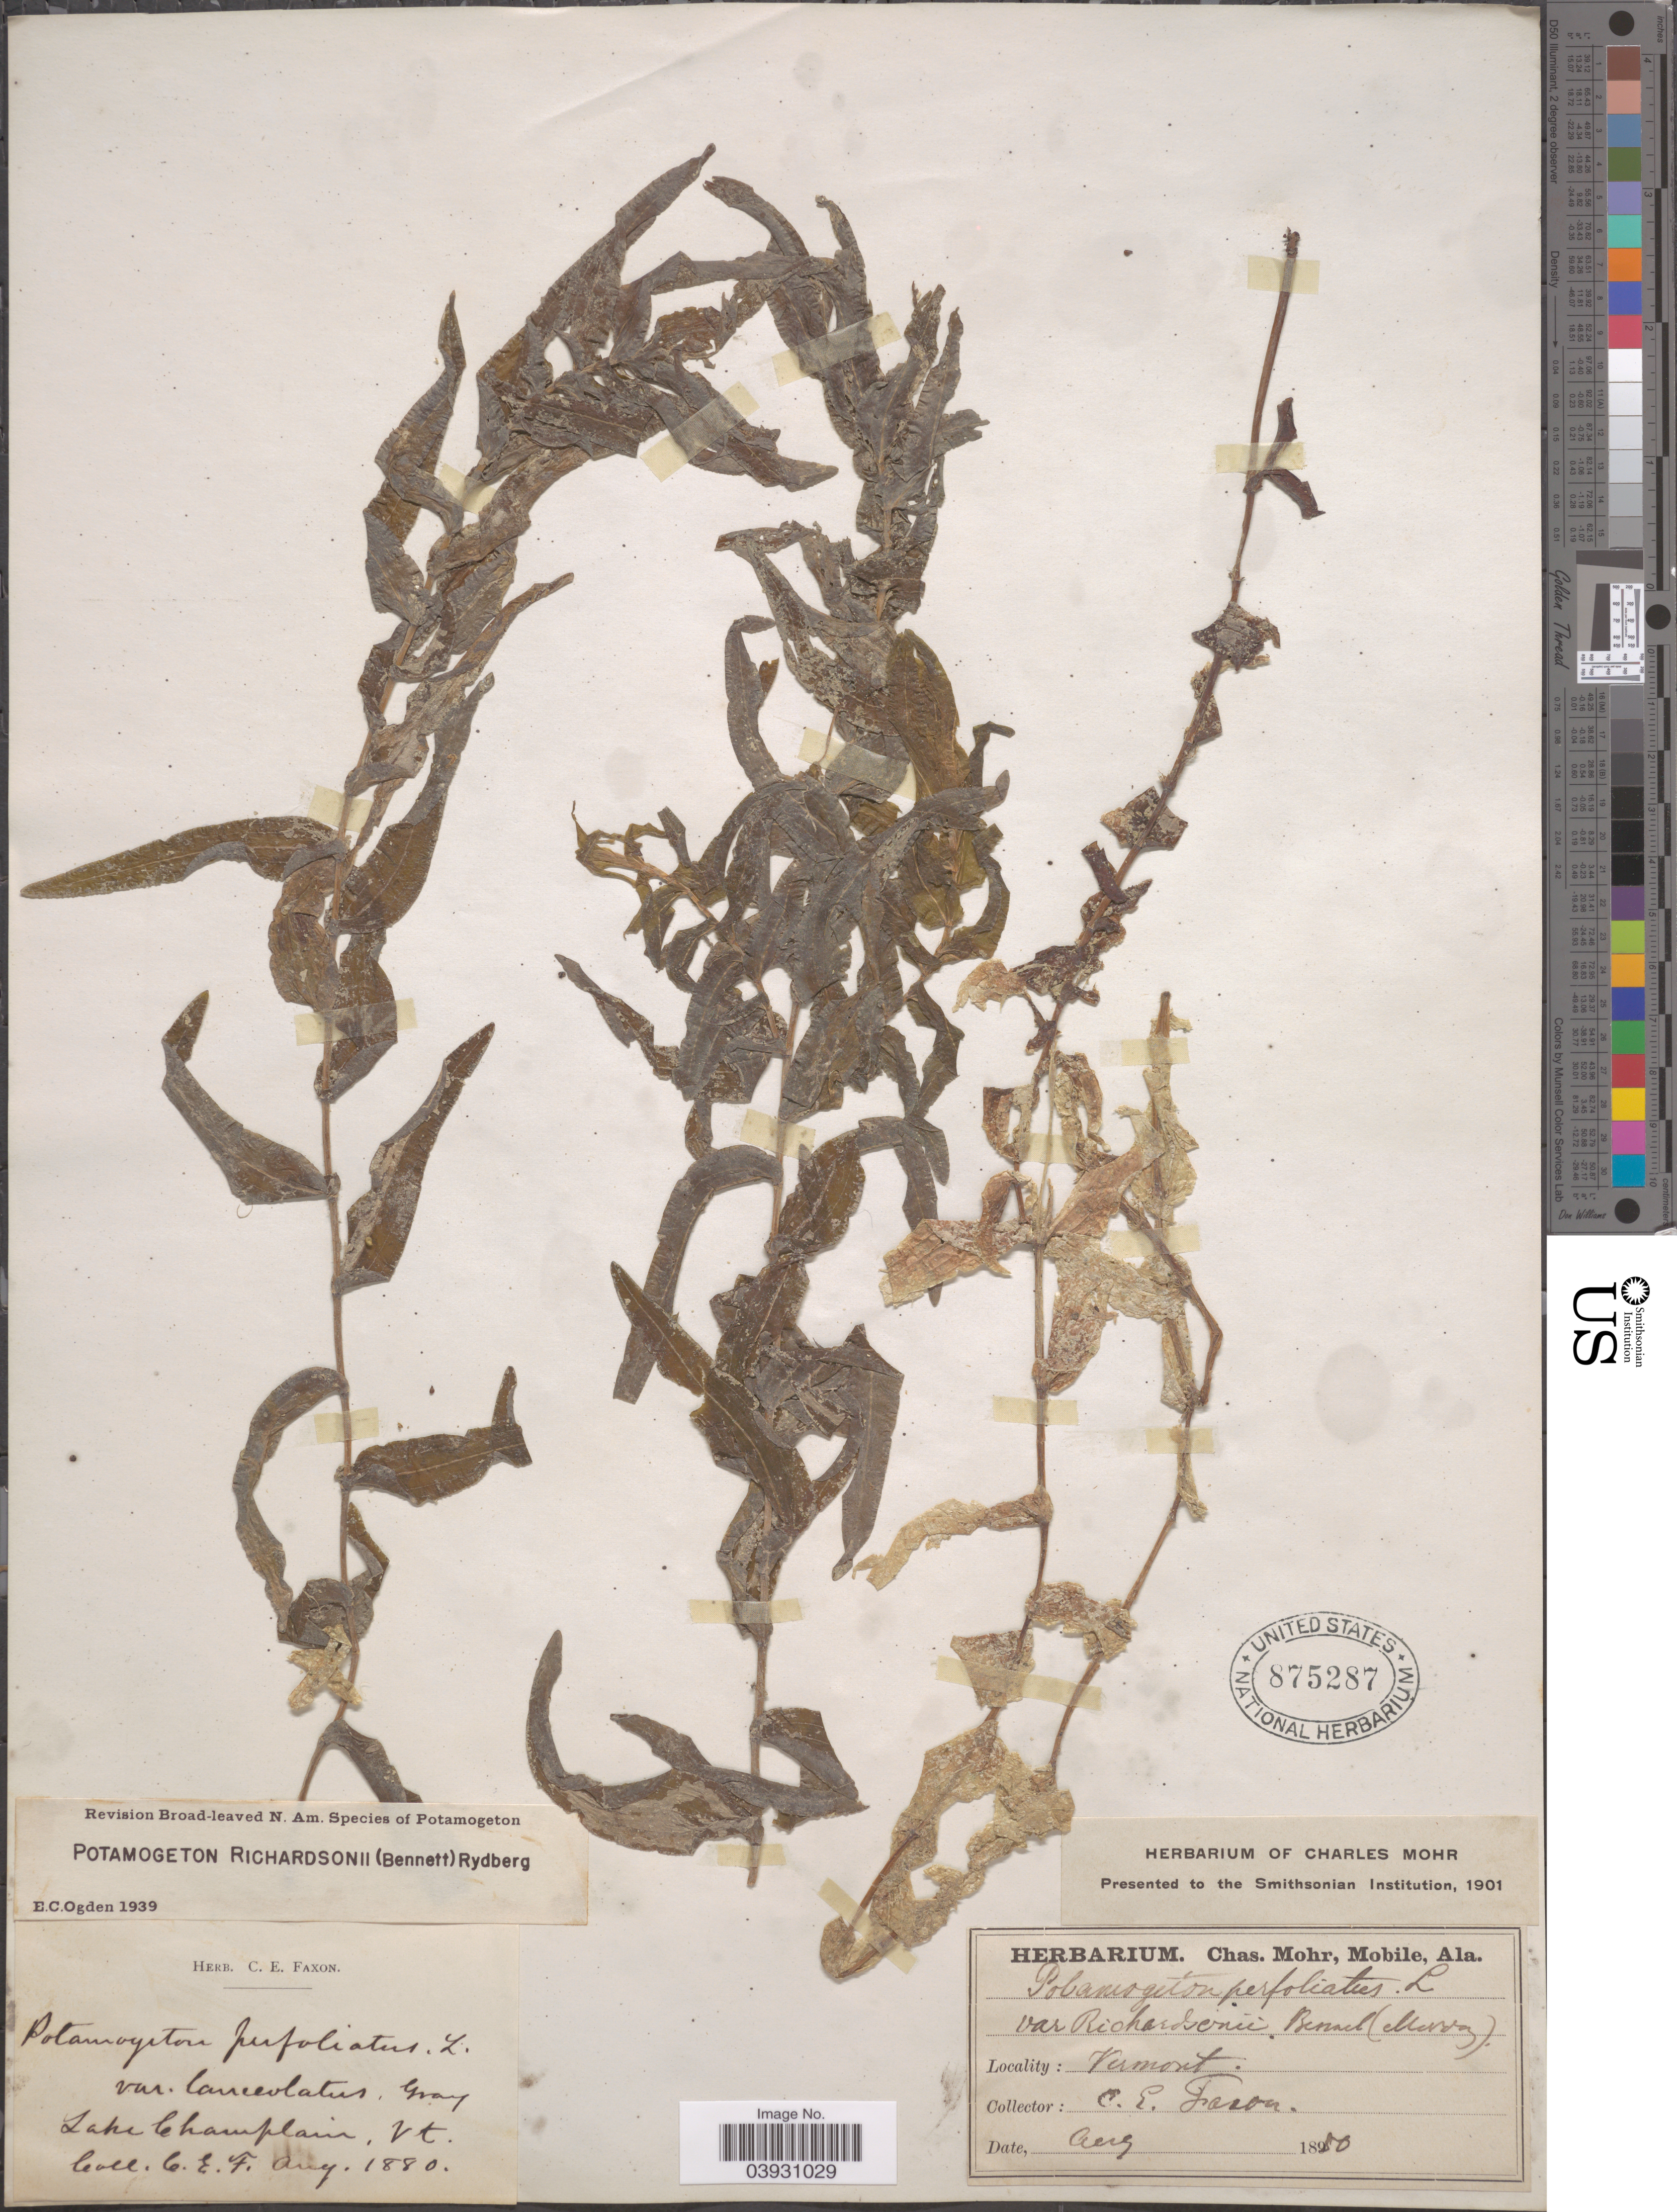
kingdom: Plantae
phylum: Tracheophyta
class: Liliopsida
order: Alismatales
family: Potamogetonaceae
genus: Potamogeton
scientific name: Potamogeton richardsonii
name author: (A.W. Benn.) Rydb.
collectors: C. Faxon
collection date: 1880-08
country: United States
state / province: Vermont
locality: Lake Champlain.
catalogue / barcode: US 875287